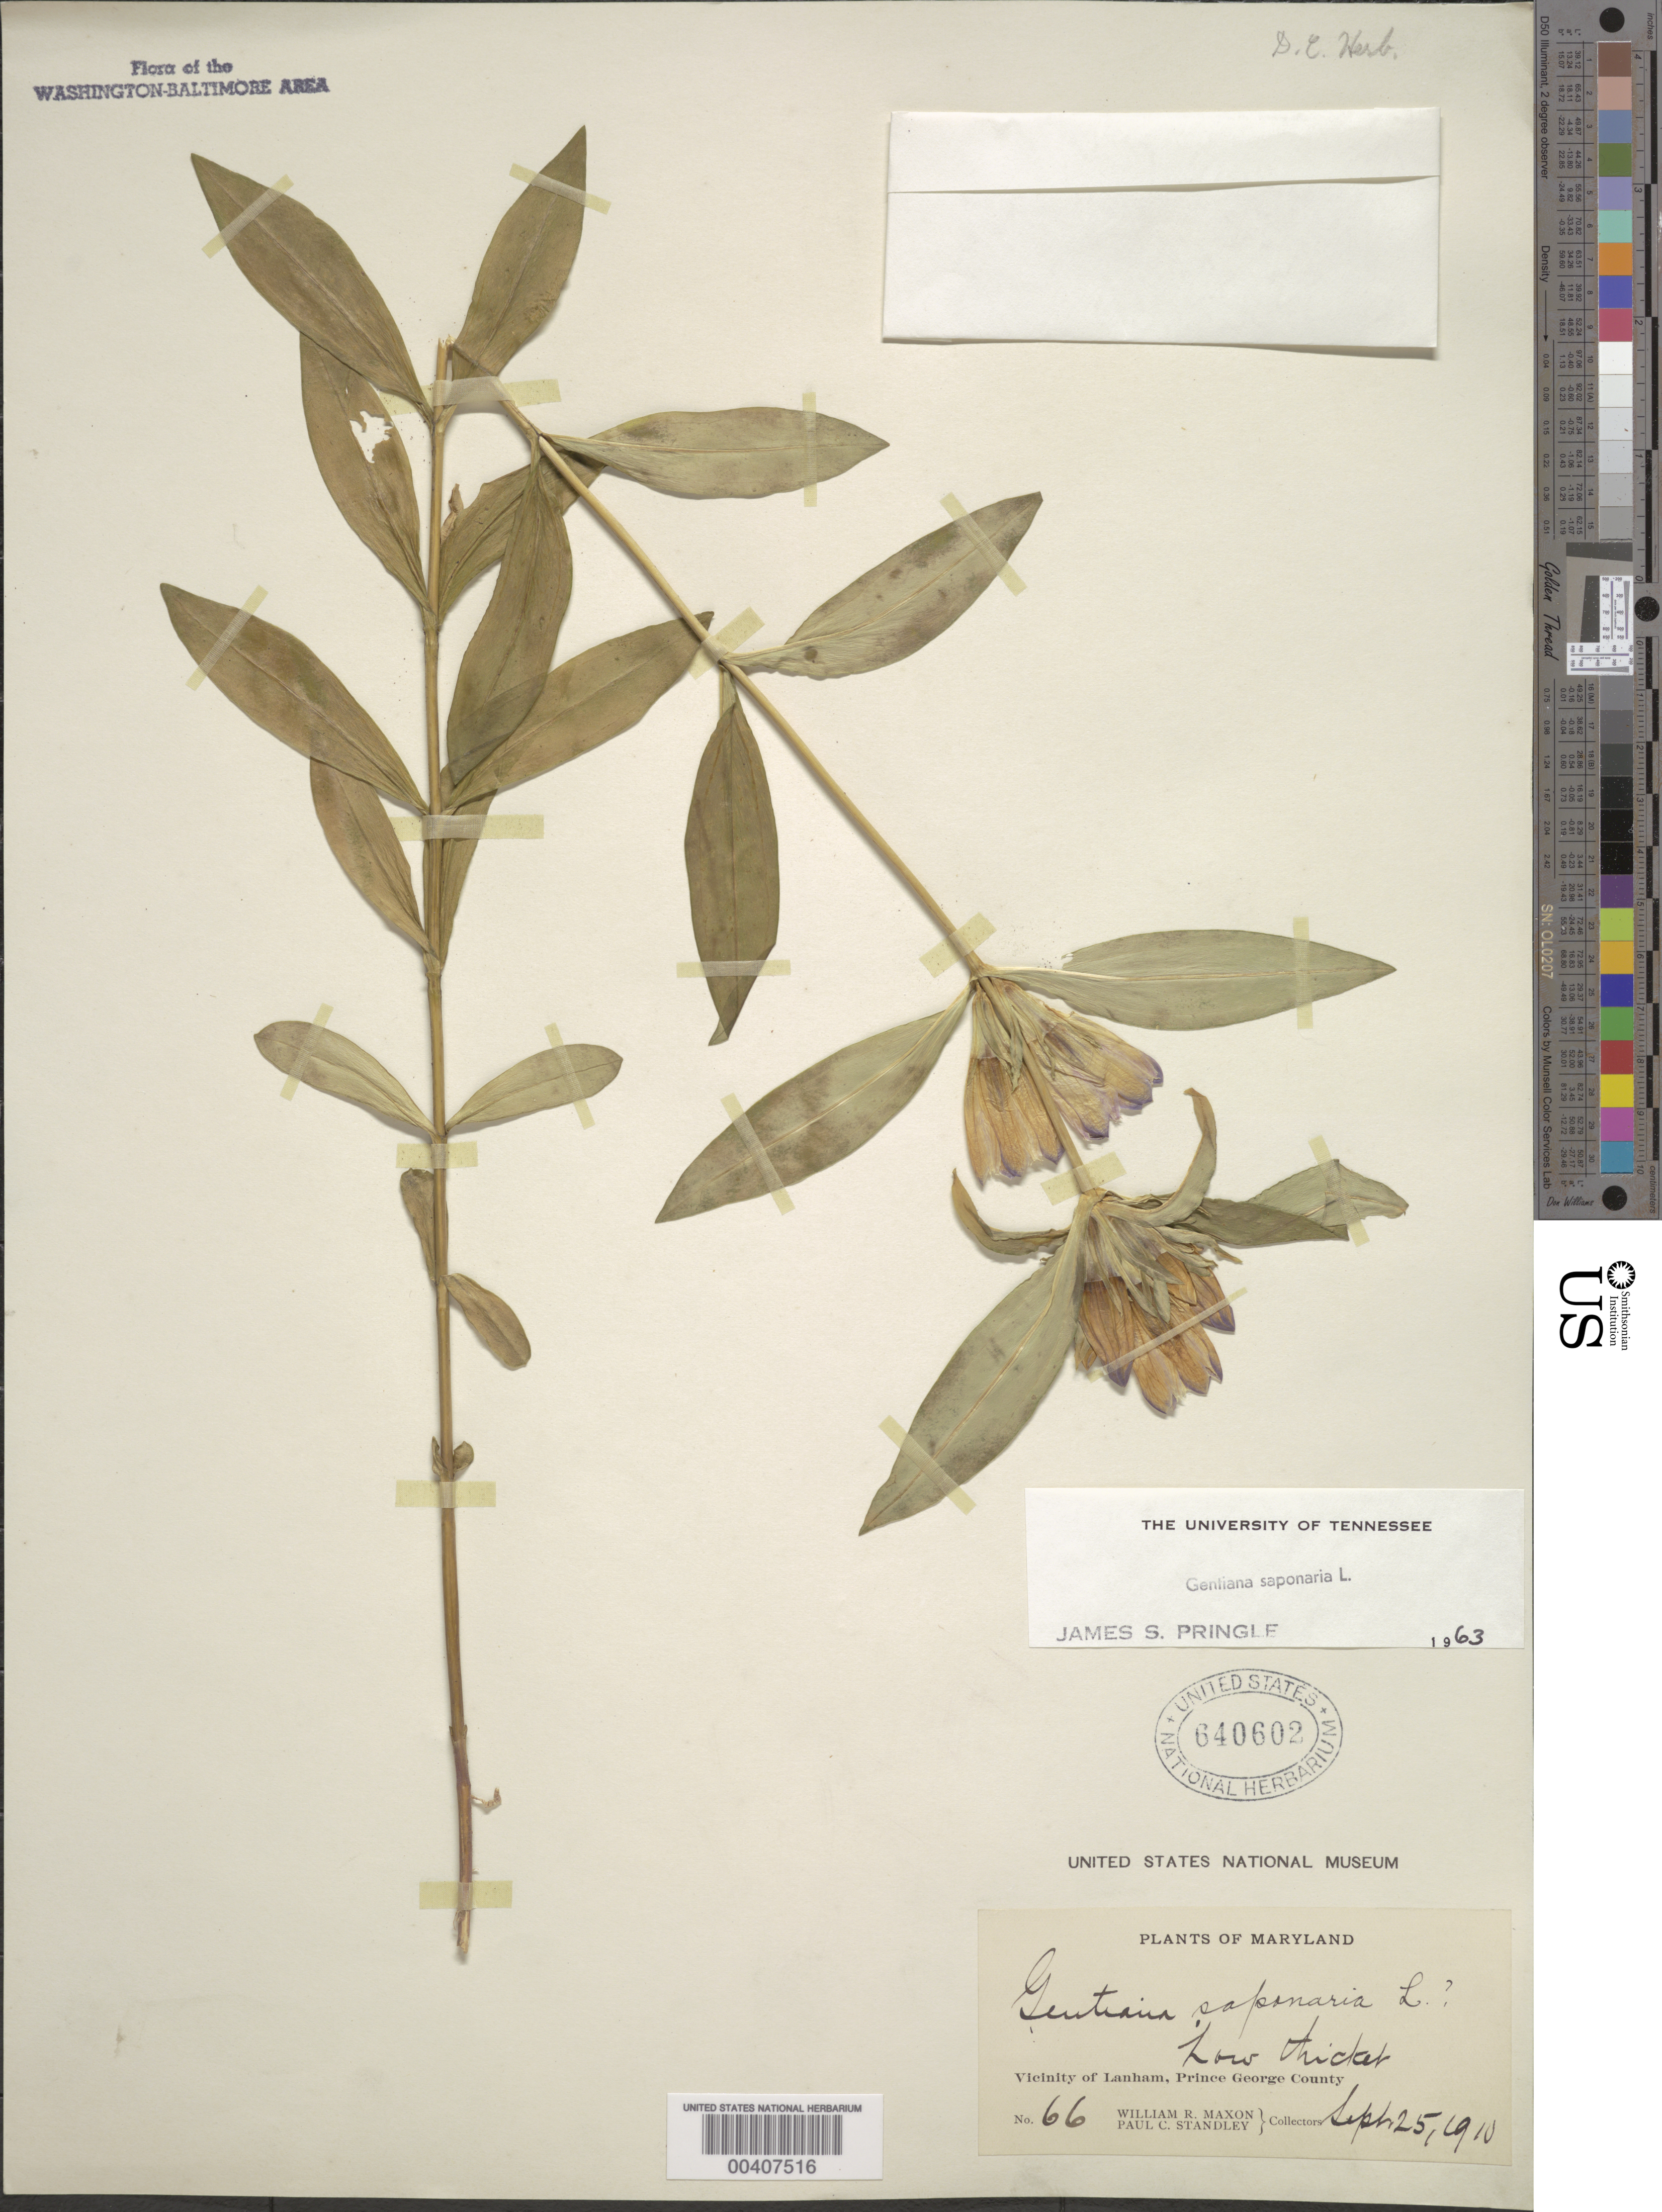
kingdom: Plantae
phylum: Tracheophyta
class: Magnoliopsida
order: Gentianales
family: Gentianaceae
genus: Gentiana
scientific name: Gentiana saponaria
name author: L.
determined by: Pringle, J. S.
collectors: W. R. Maxon & P. C. Standley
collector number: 66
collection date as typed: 25 Sep 1910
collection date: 1910-09-25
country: United States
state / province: Maryland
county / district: Prince George's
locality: Vicinity of Lanham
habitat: Low thicket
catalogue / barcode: US 640602